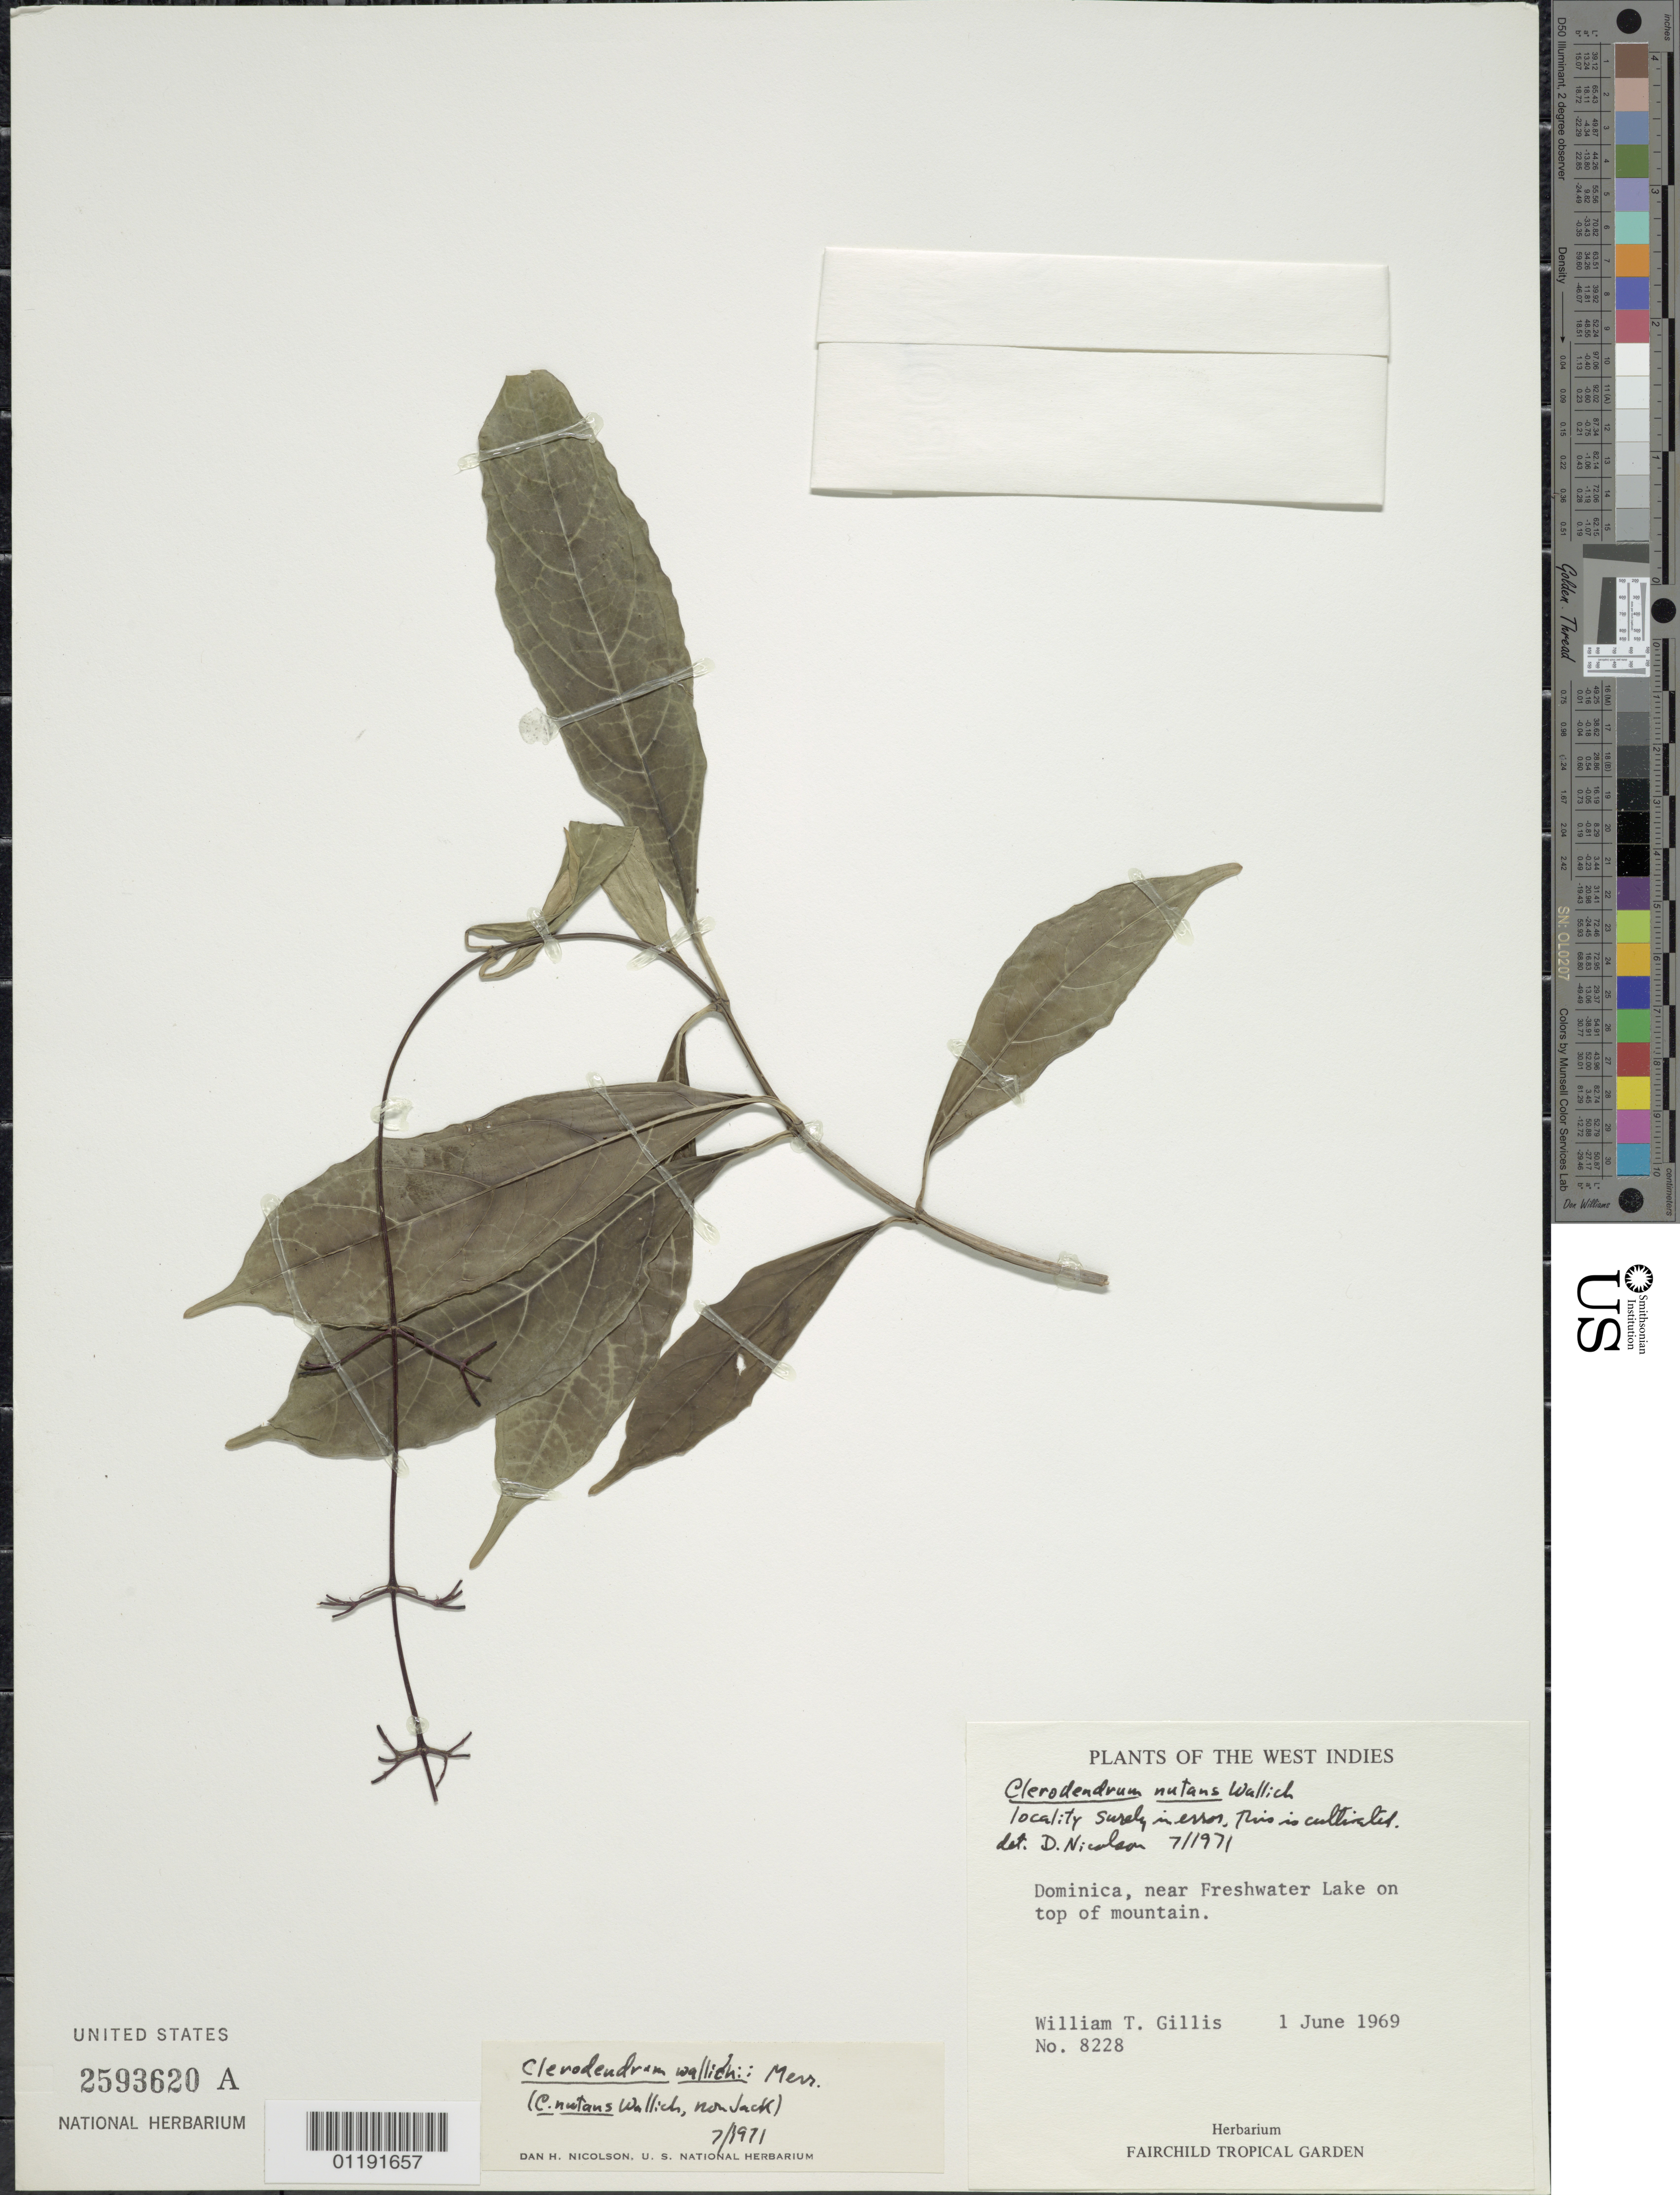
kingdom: Plantae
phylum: Tracheophyta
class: Magnoliopsida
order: Lamiales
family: Lamiaceae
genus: Clerodendrum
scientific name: Clerodendrum wallichii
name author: Merr.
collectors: W. T. Gillis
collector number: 8228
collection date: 1969-06-01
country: Dominica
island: Dominica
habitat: Near freshwater lake on top of mountain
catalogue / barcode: US 2593620